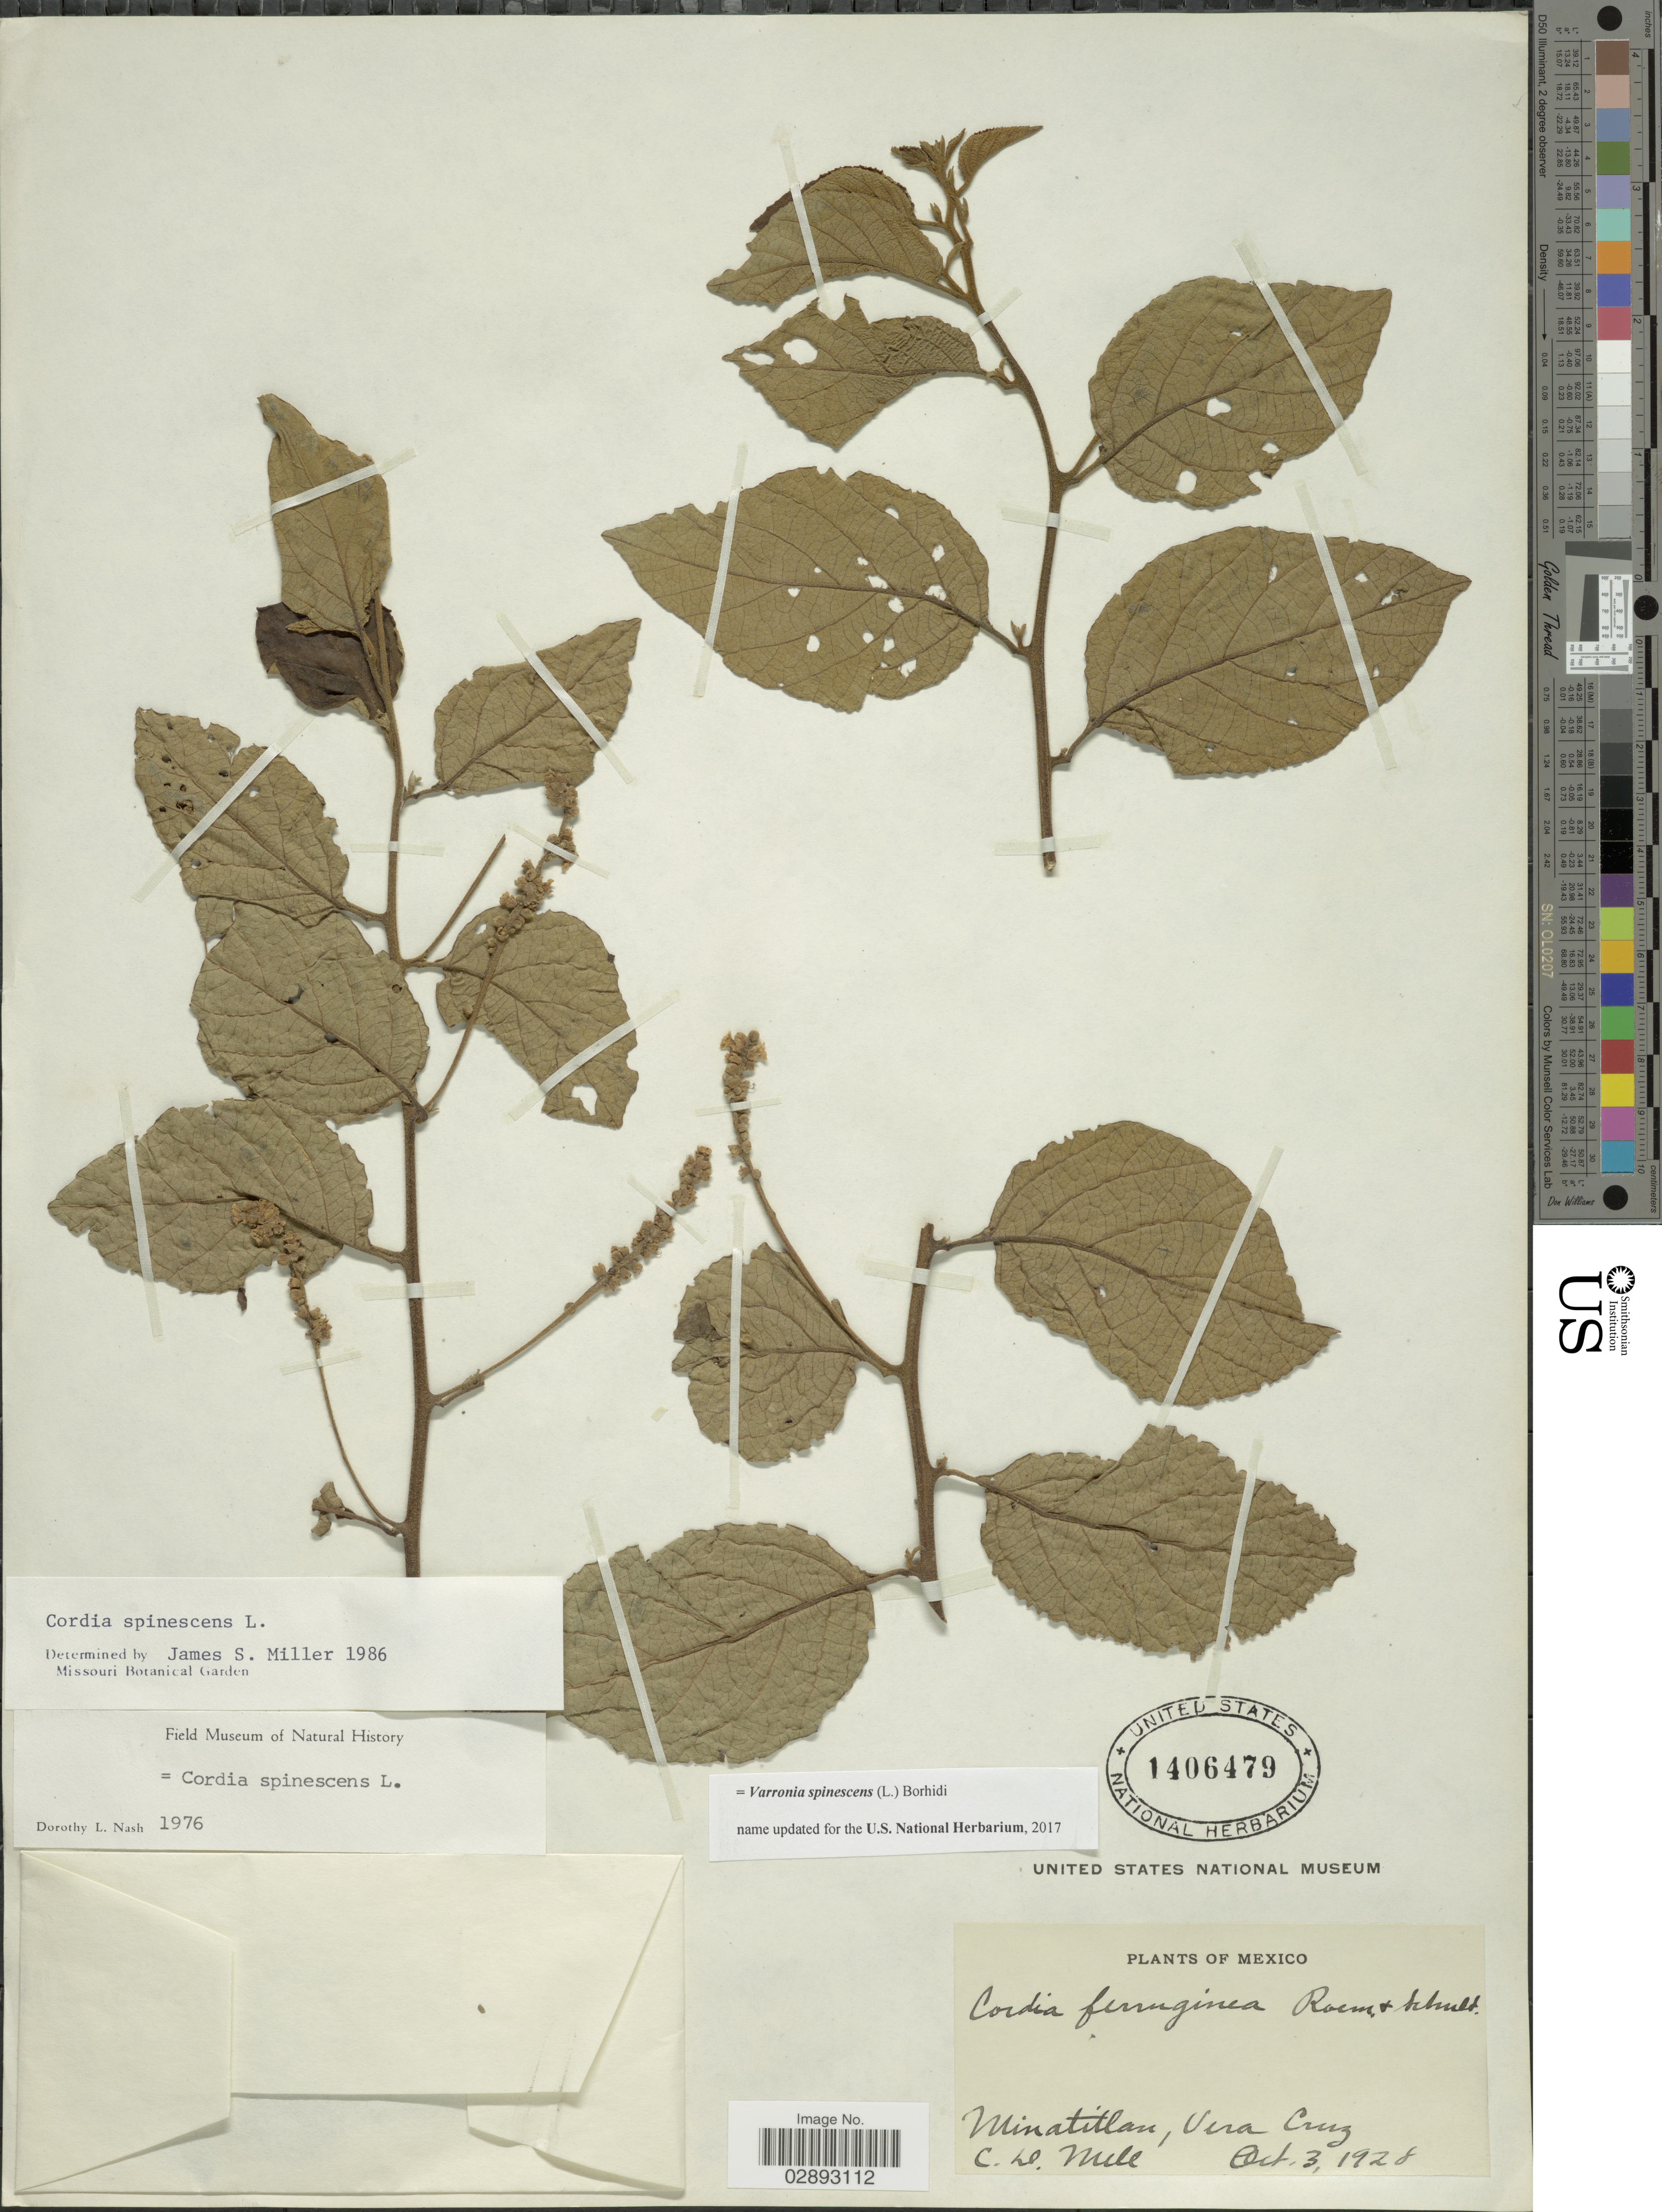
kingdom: Plantae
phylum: Tracheophyta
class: Magnoliopsida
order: Boraginales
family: Cordiaceae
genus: Varronia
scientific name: Varronia spinescens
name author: (L.) Borhidi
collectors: C. D. Mell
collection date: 1928-10-03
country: Mexico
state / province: Veracruz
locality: Minatitlan, Vera Cruz.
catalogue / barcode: US 1406479